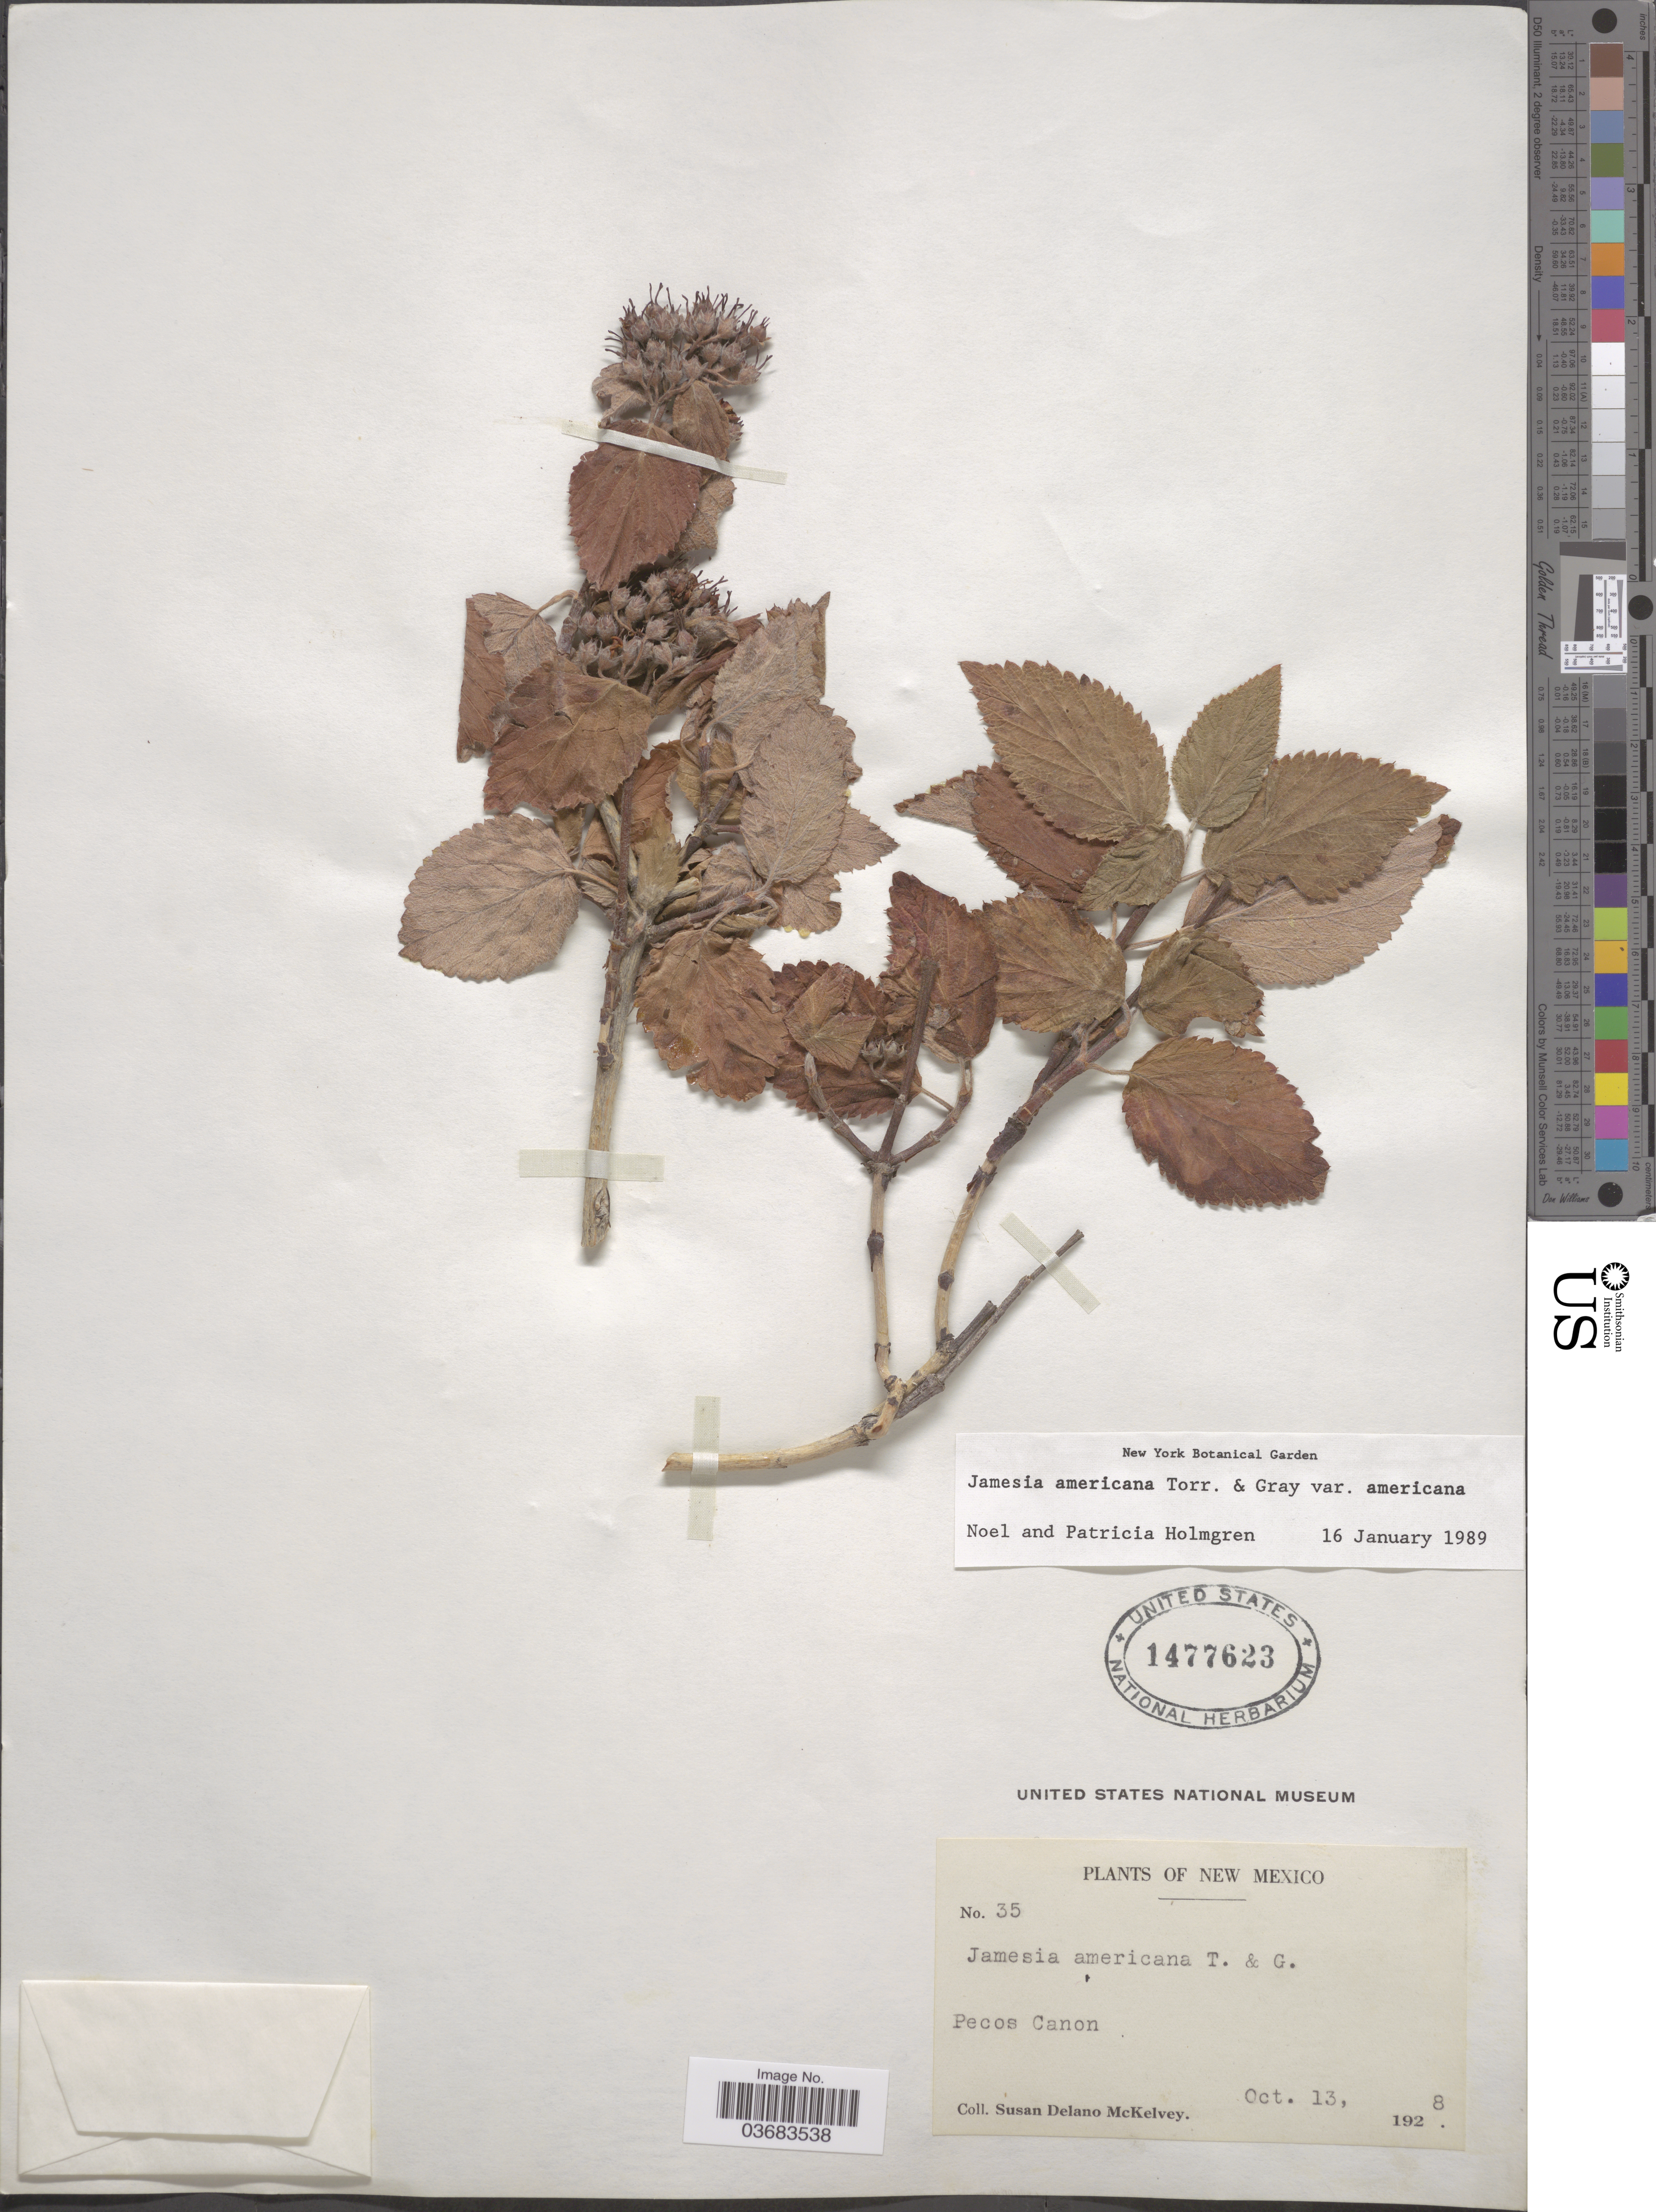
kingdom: Plantae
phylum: Tracheophyta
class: Magnoliopsida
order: Cornales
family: Hydrangeaceae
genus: Edwinia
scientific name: Edwinia americana var. americana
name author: (Torr. & A. Gray) A. Heller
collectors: S. A. McKelvey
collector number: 35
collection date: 1928-10-13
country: United States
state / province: New Mexico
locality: Pecos Canon.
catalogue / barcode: US 1477623